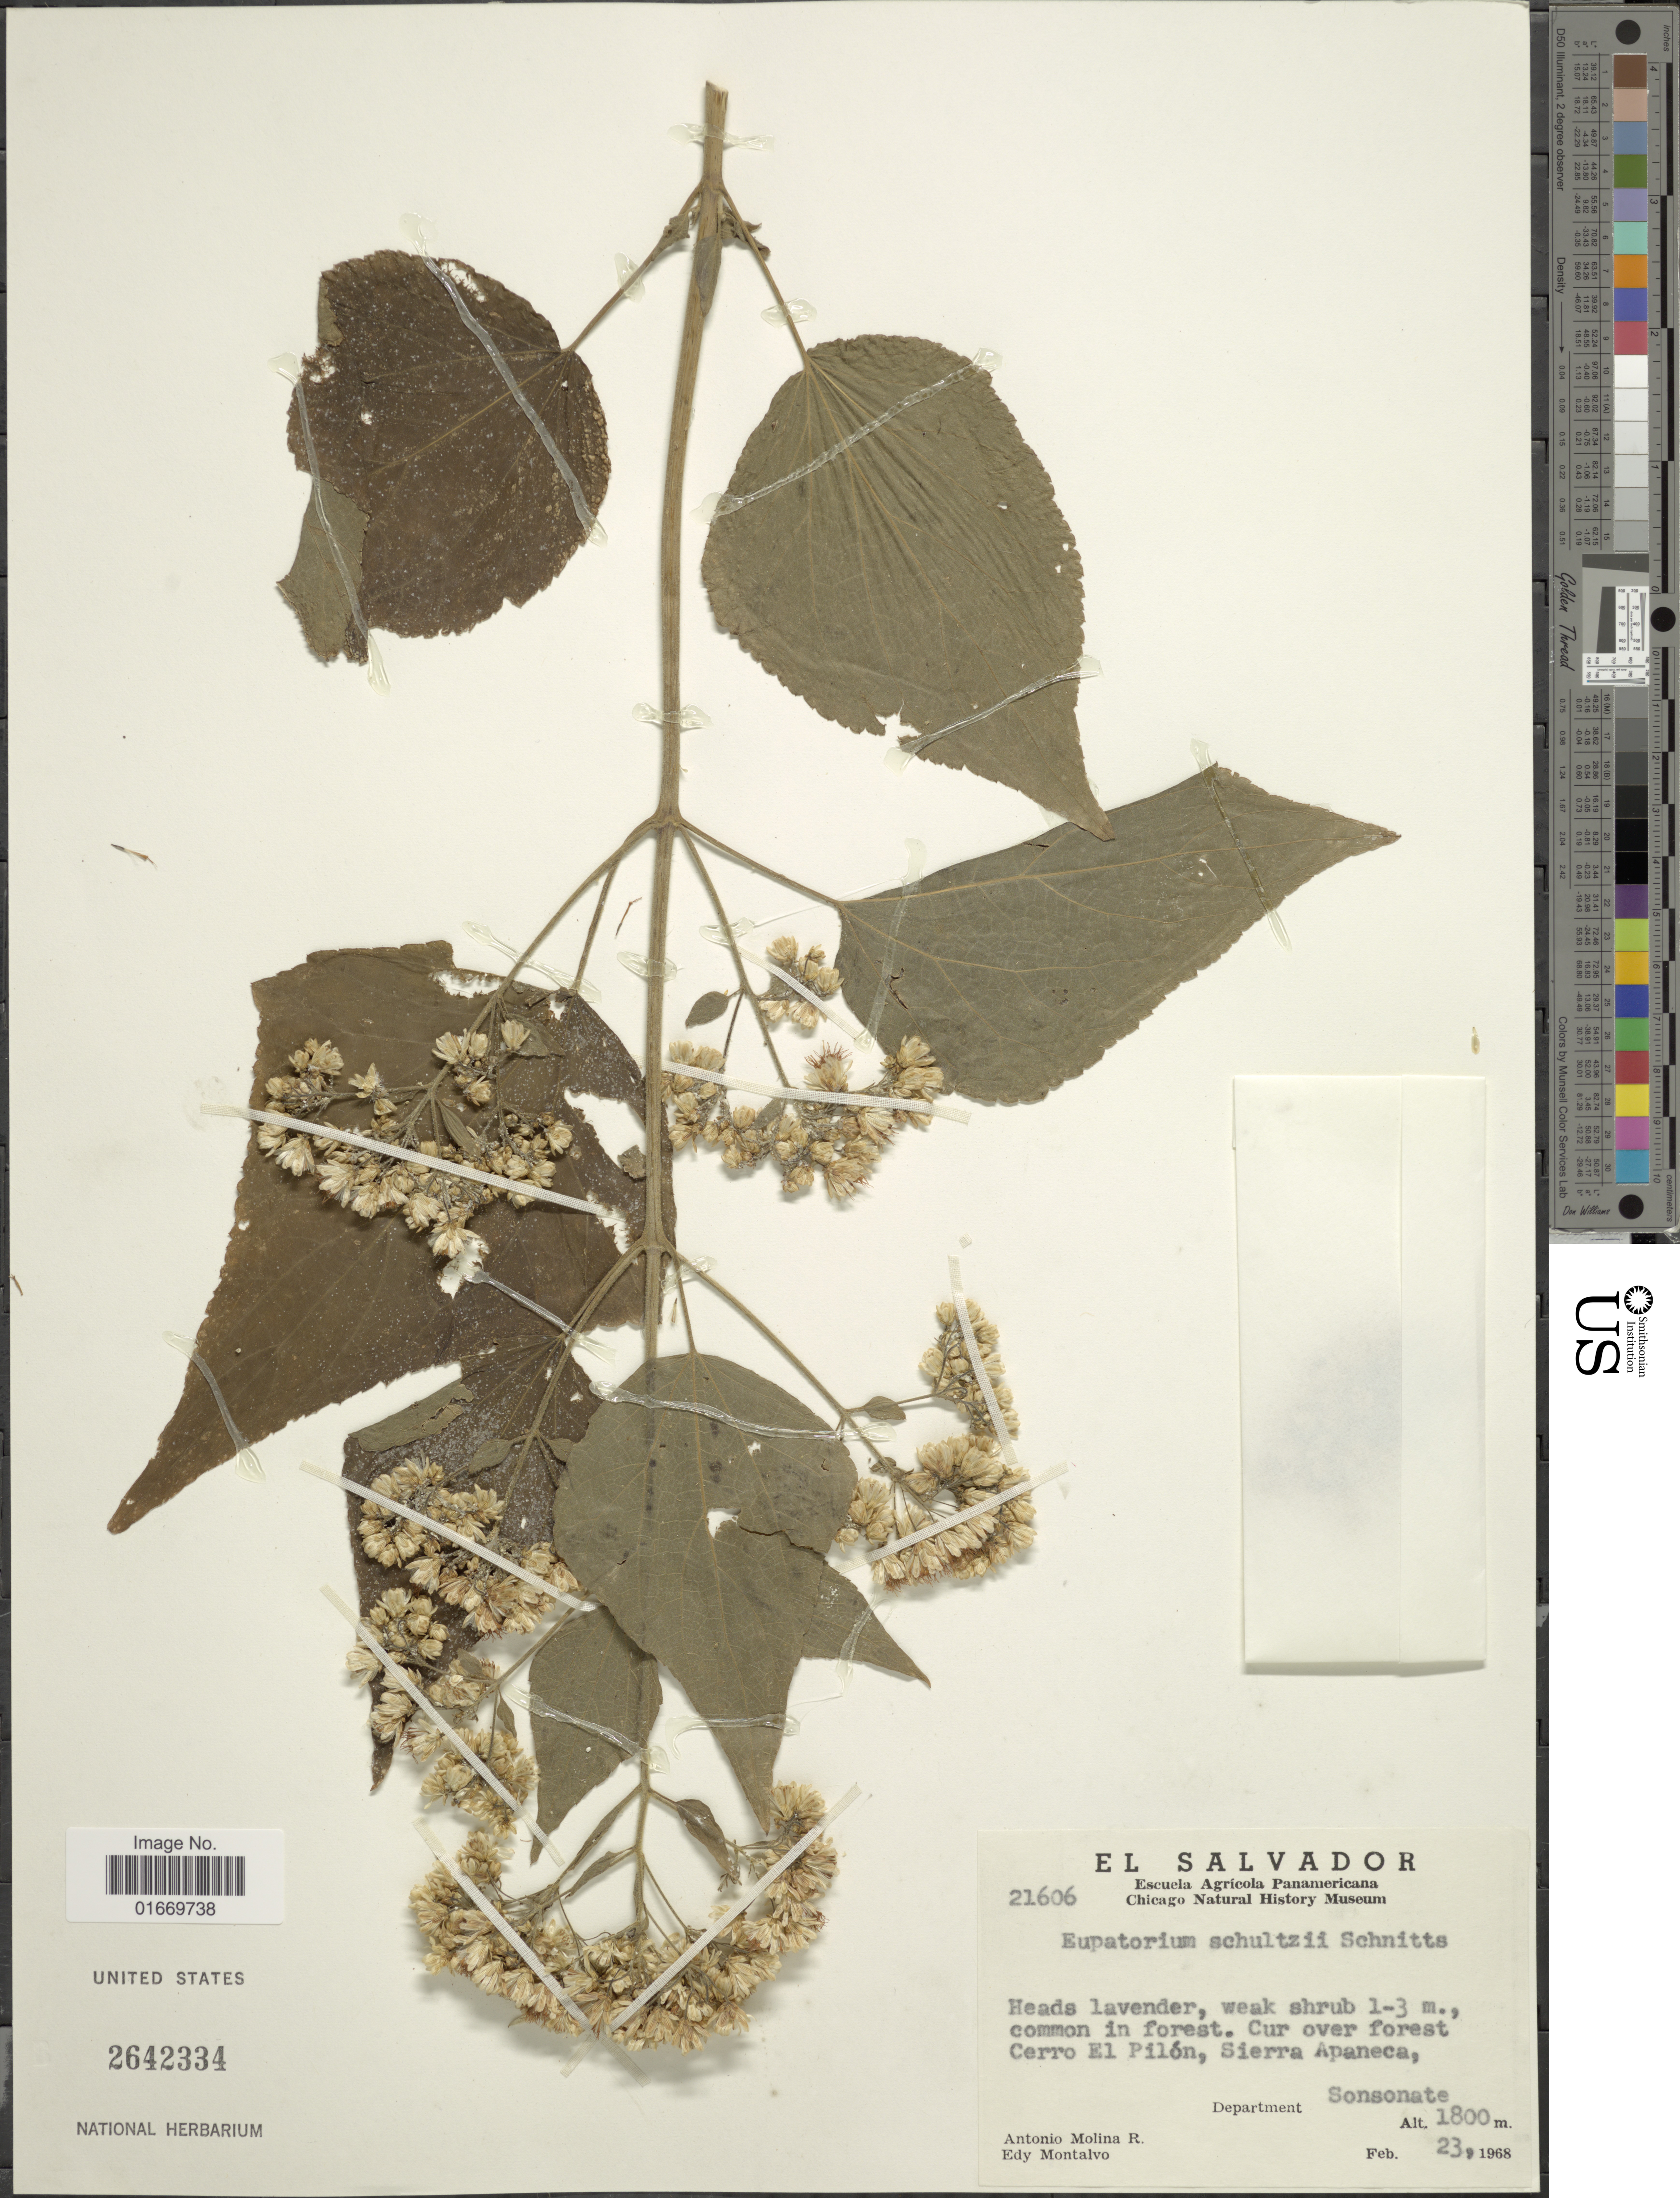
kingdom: Plantae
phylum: Tracheophyta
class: Magnoliopsida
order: Asterales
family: Asteraceae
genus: Peteravenia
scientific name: Peteravenia schultzii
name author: (Schnittsp.) R.M. King & H. Rob.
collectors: A. Molina R. & E. A. Montalvo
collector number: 21606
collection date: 1968-02-23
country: El Salvador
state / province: Sonsonate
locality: El Salvador. Cur over forest Cerro El Pilon, Sierra Apaneca, Department Sonsonate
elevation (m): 1800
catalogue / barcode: US 2642334